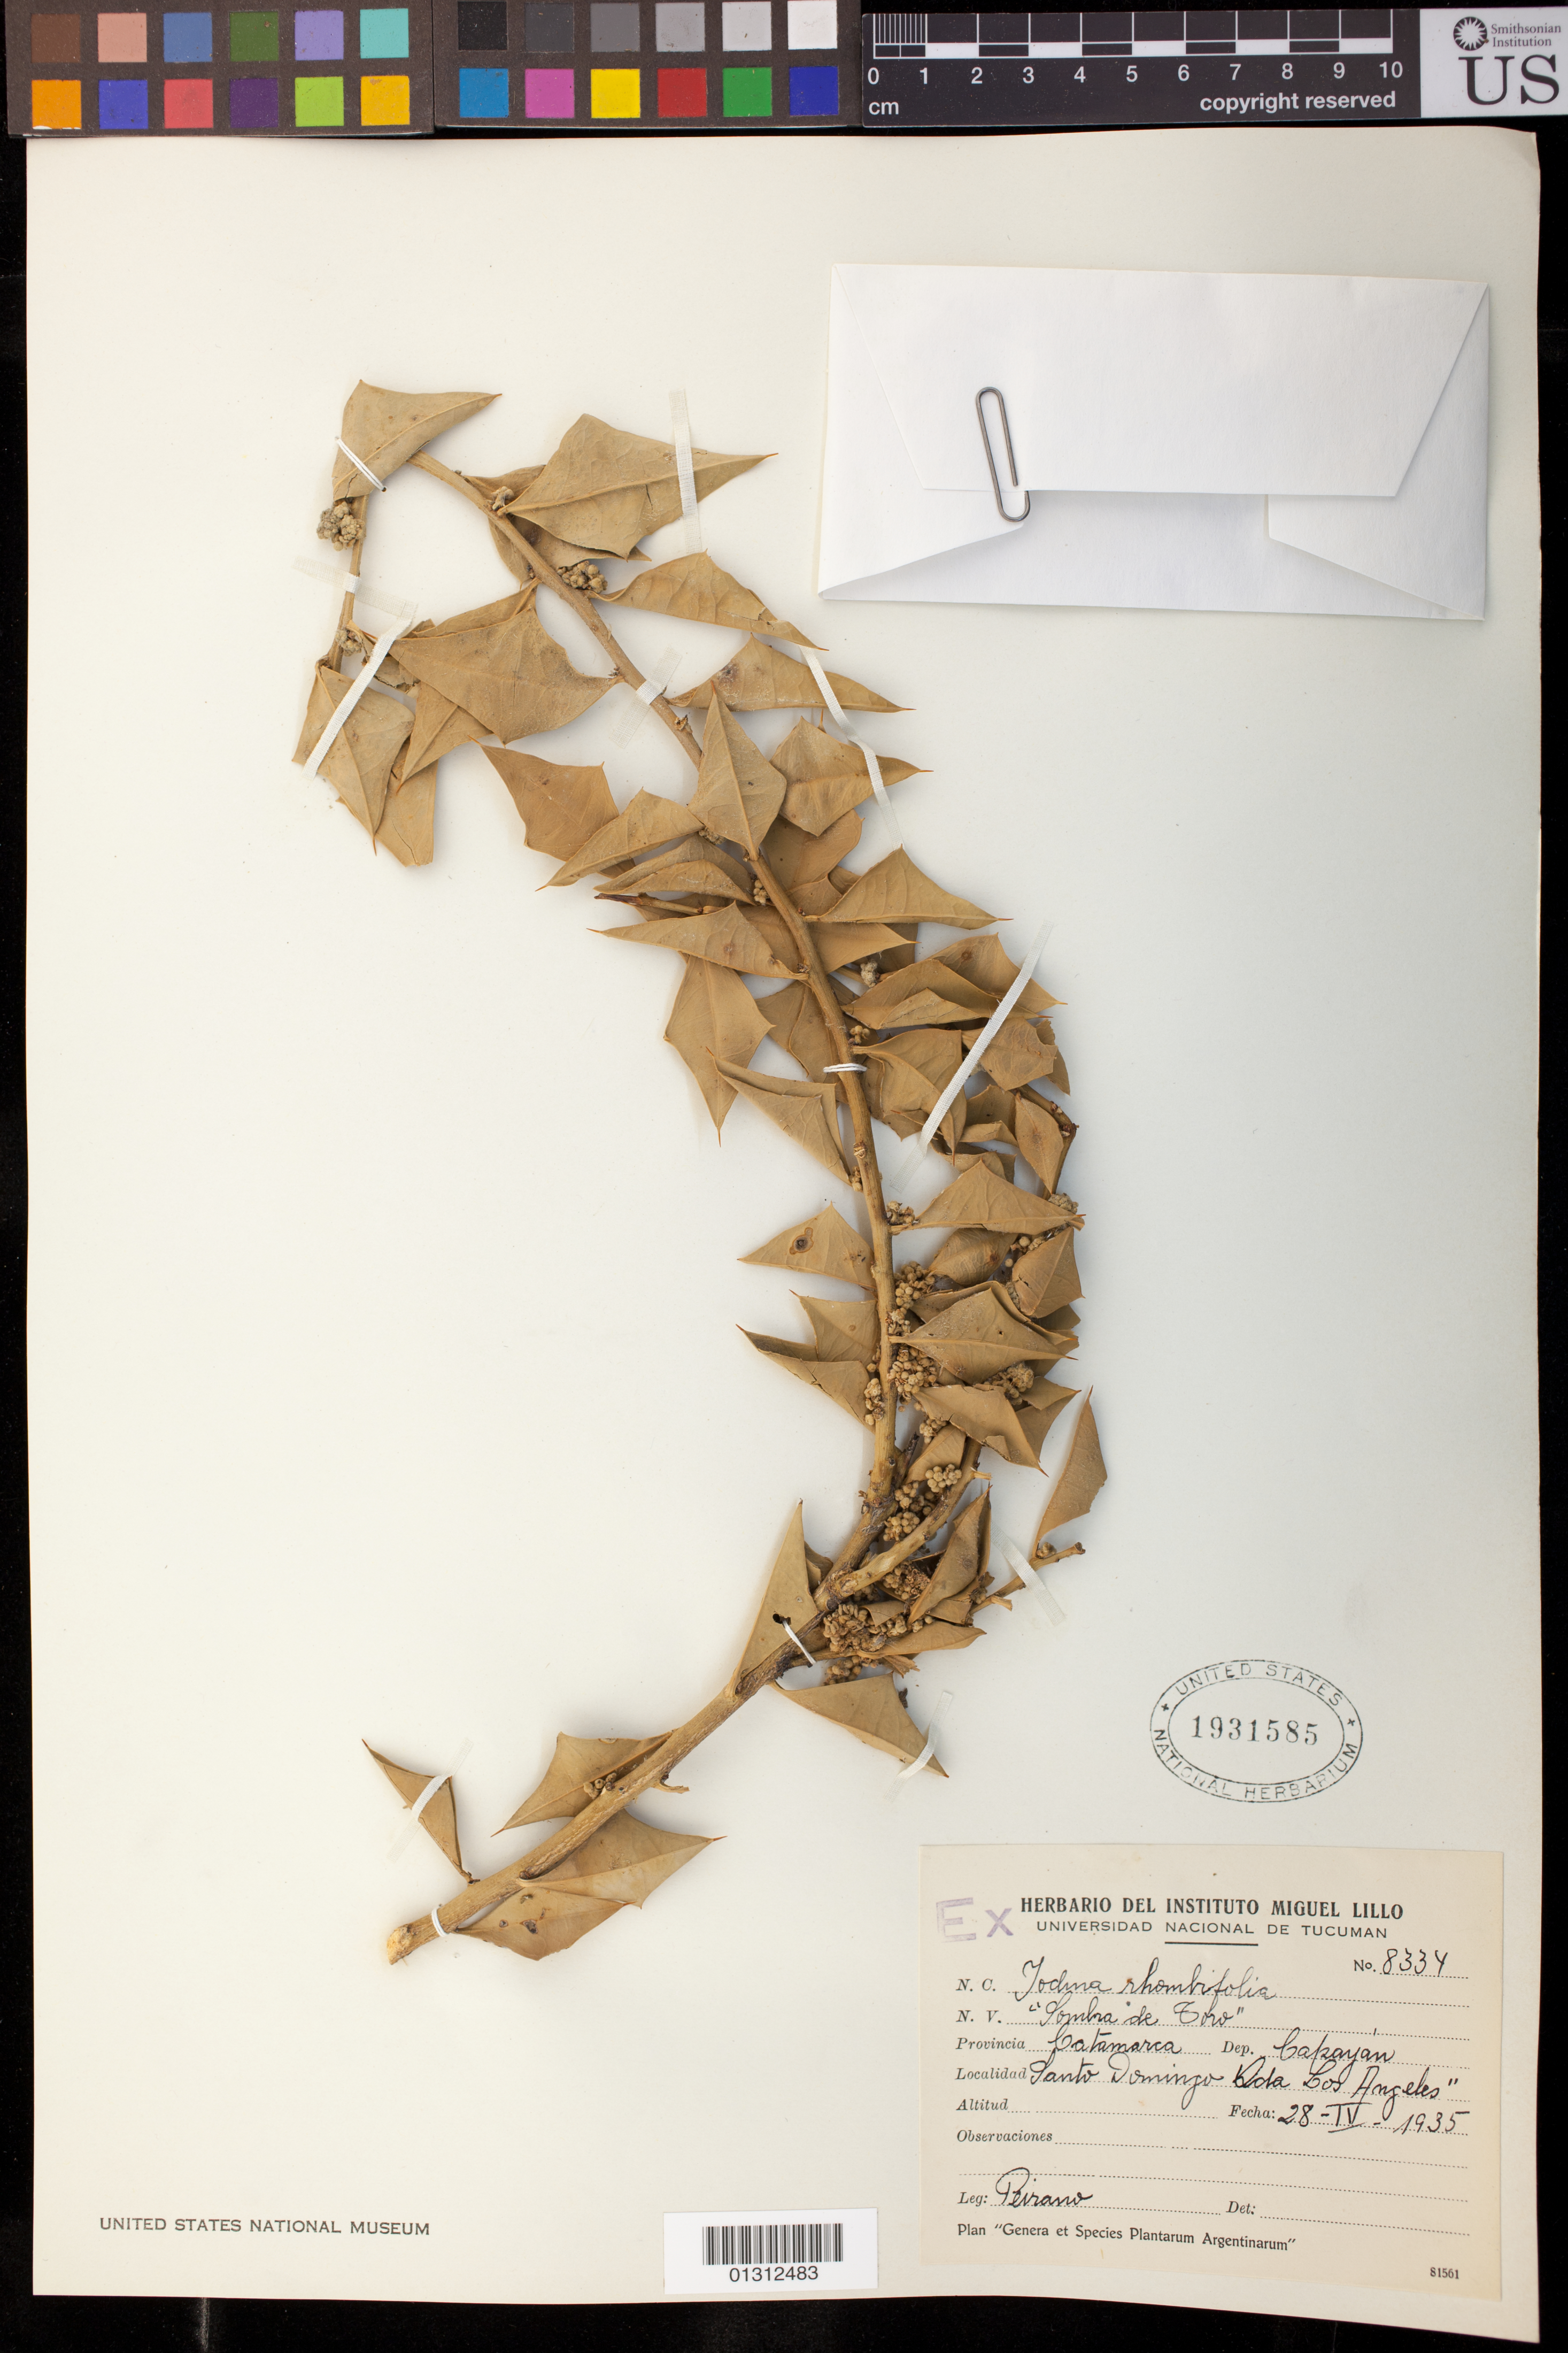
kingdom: Plantae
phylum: Tracheophyta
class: Magnoliopsida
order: Santalales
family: Cervantesiaceae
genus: Jodina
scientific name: Jodina rhombifolia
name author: (Hook. & Arn.) Reissek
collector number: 8334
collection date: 1935-04-28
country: Argentina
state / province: Catamarca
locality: Dep. Capay├ín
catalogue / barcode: US 1931585